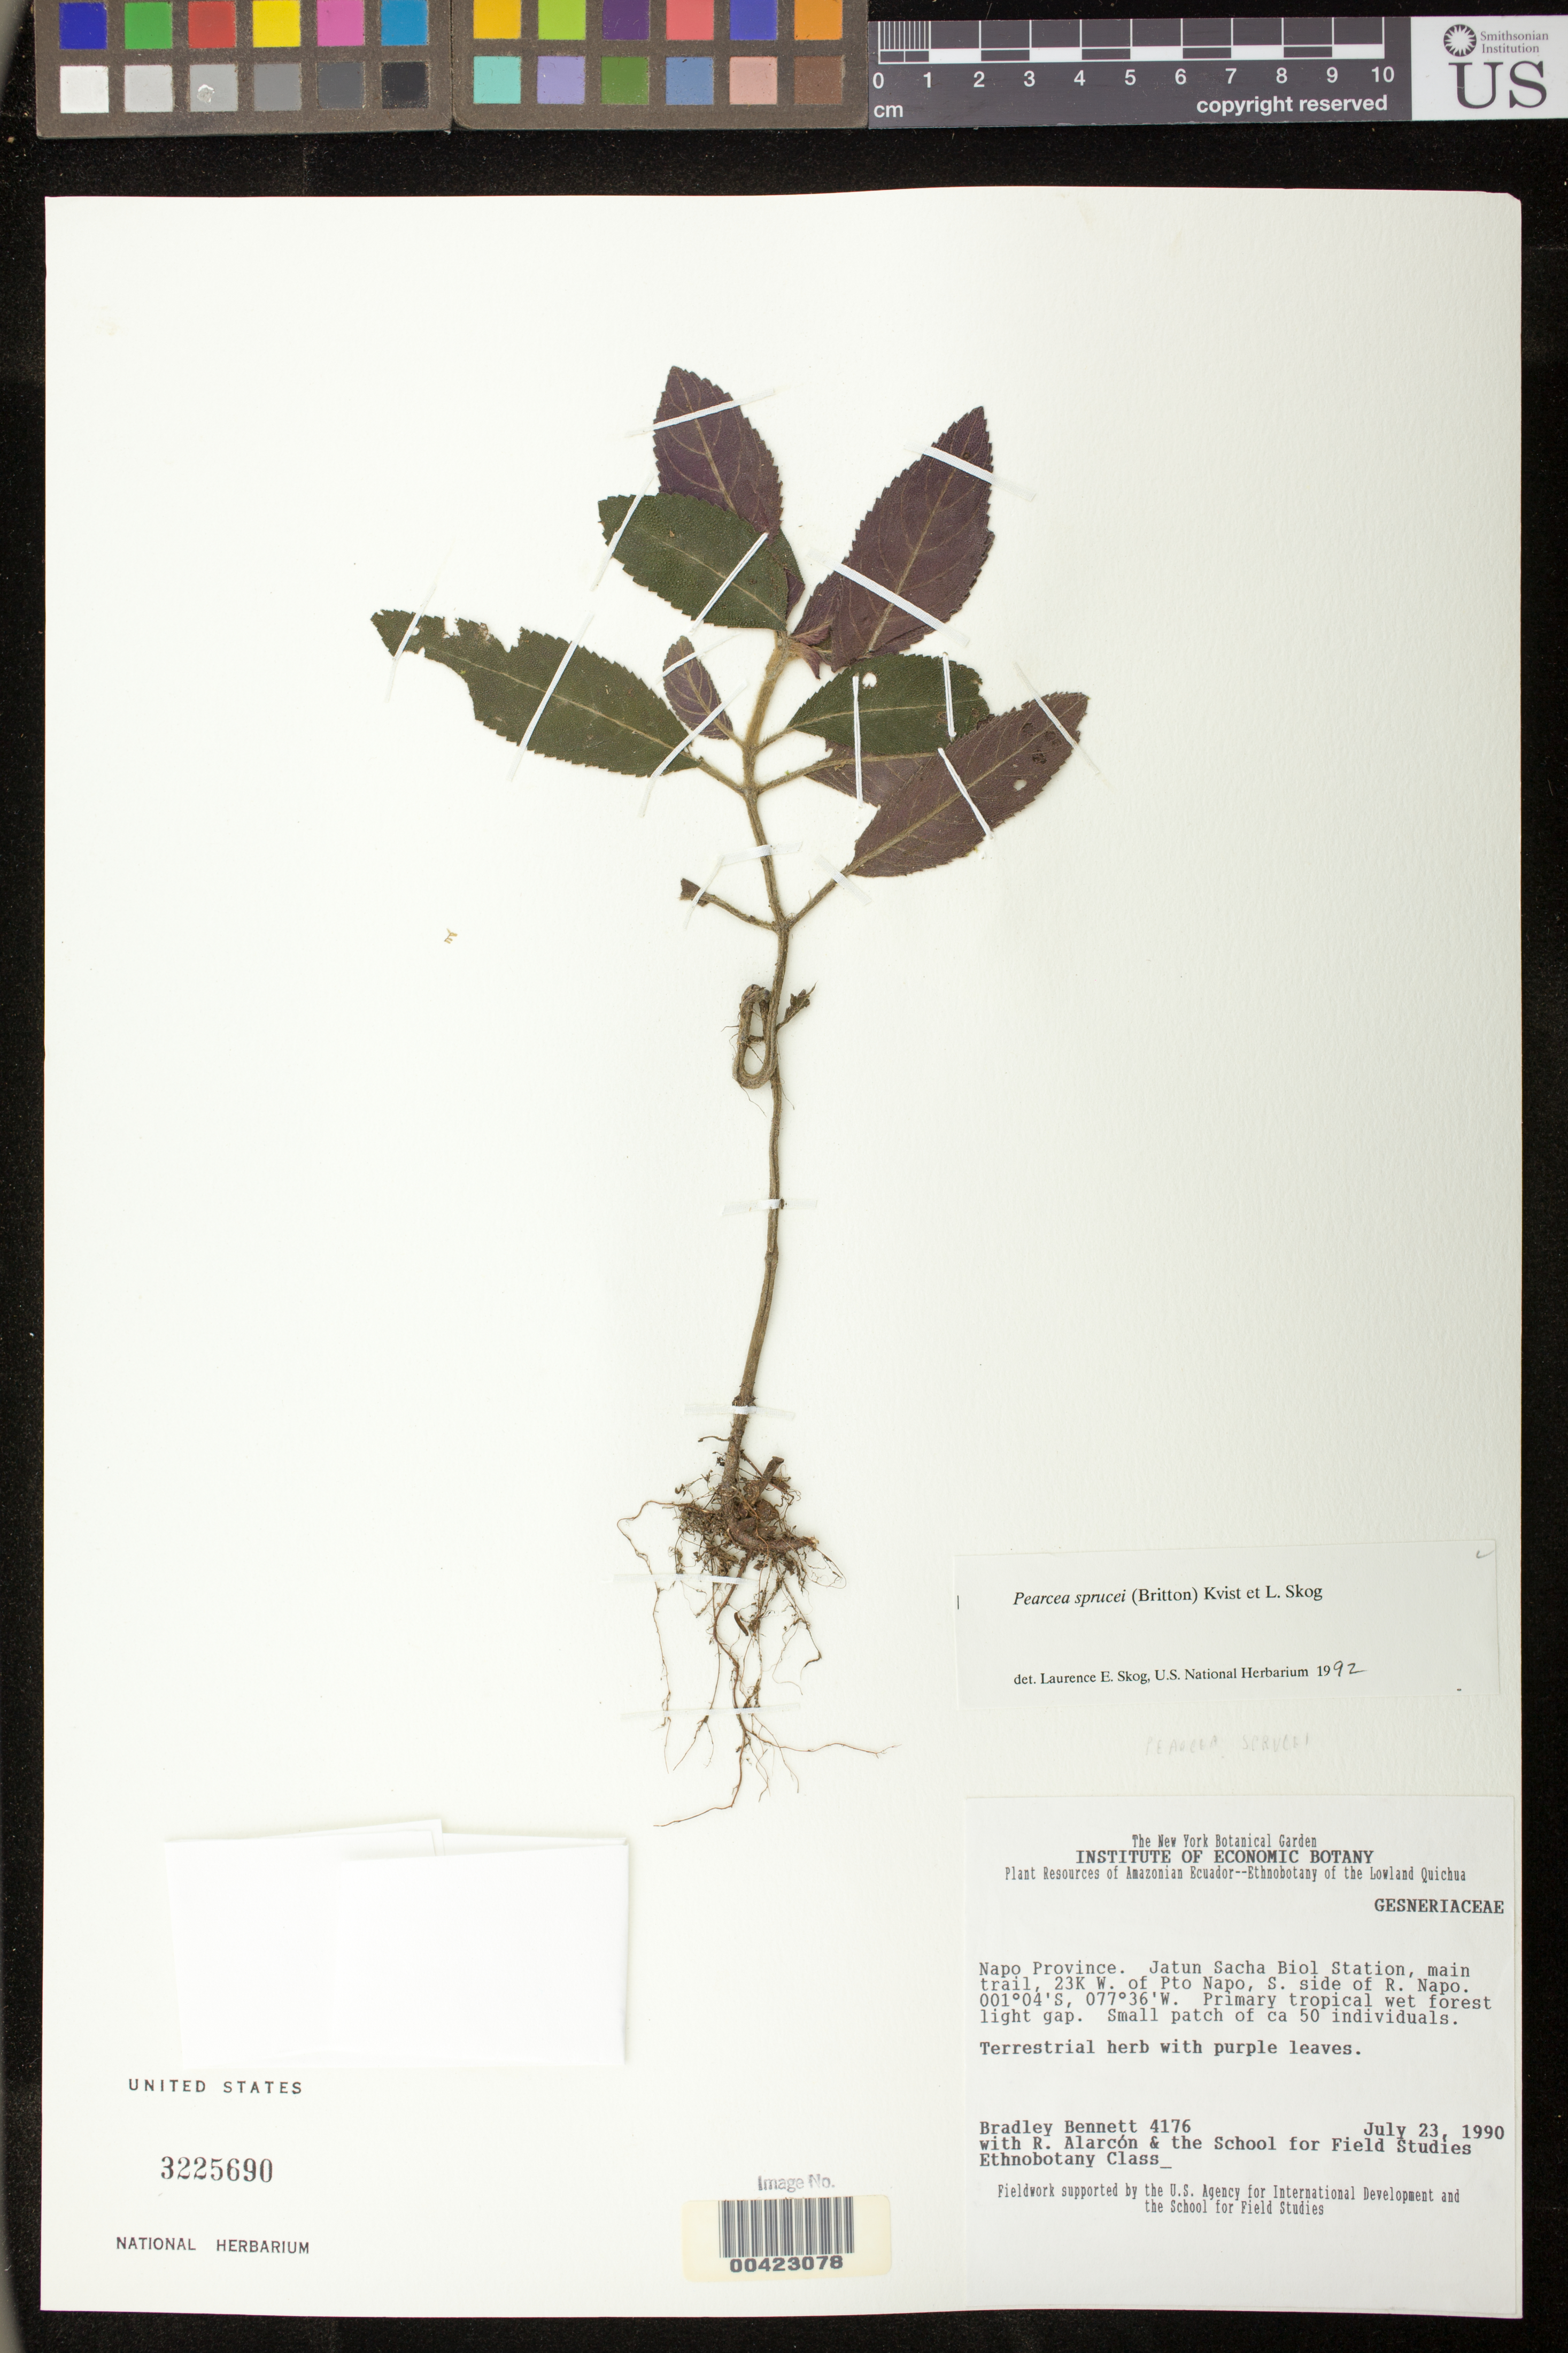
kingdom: Plantae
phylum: Tracheophyta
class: Magnoliopsida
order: Lamiales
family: Gesneriaceae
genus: Pearcea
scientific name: Pearcea sprucei var. sprucei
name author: (Britton ex Rusby) L.P. Kvist & L.E. Skog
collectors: B. Bennett, R. Alarcon & Ethnobotany class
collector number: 4176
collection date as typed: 23 Jul 1990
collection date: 1990-07-23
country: Ecuador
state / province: Napo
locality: Jatun Sacha Bio Station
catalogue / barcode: US 3225690